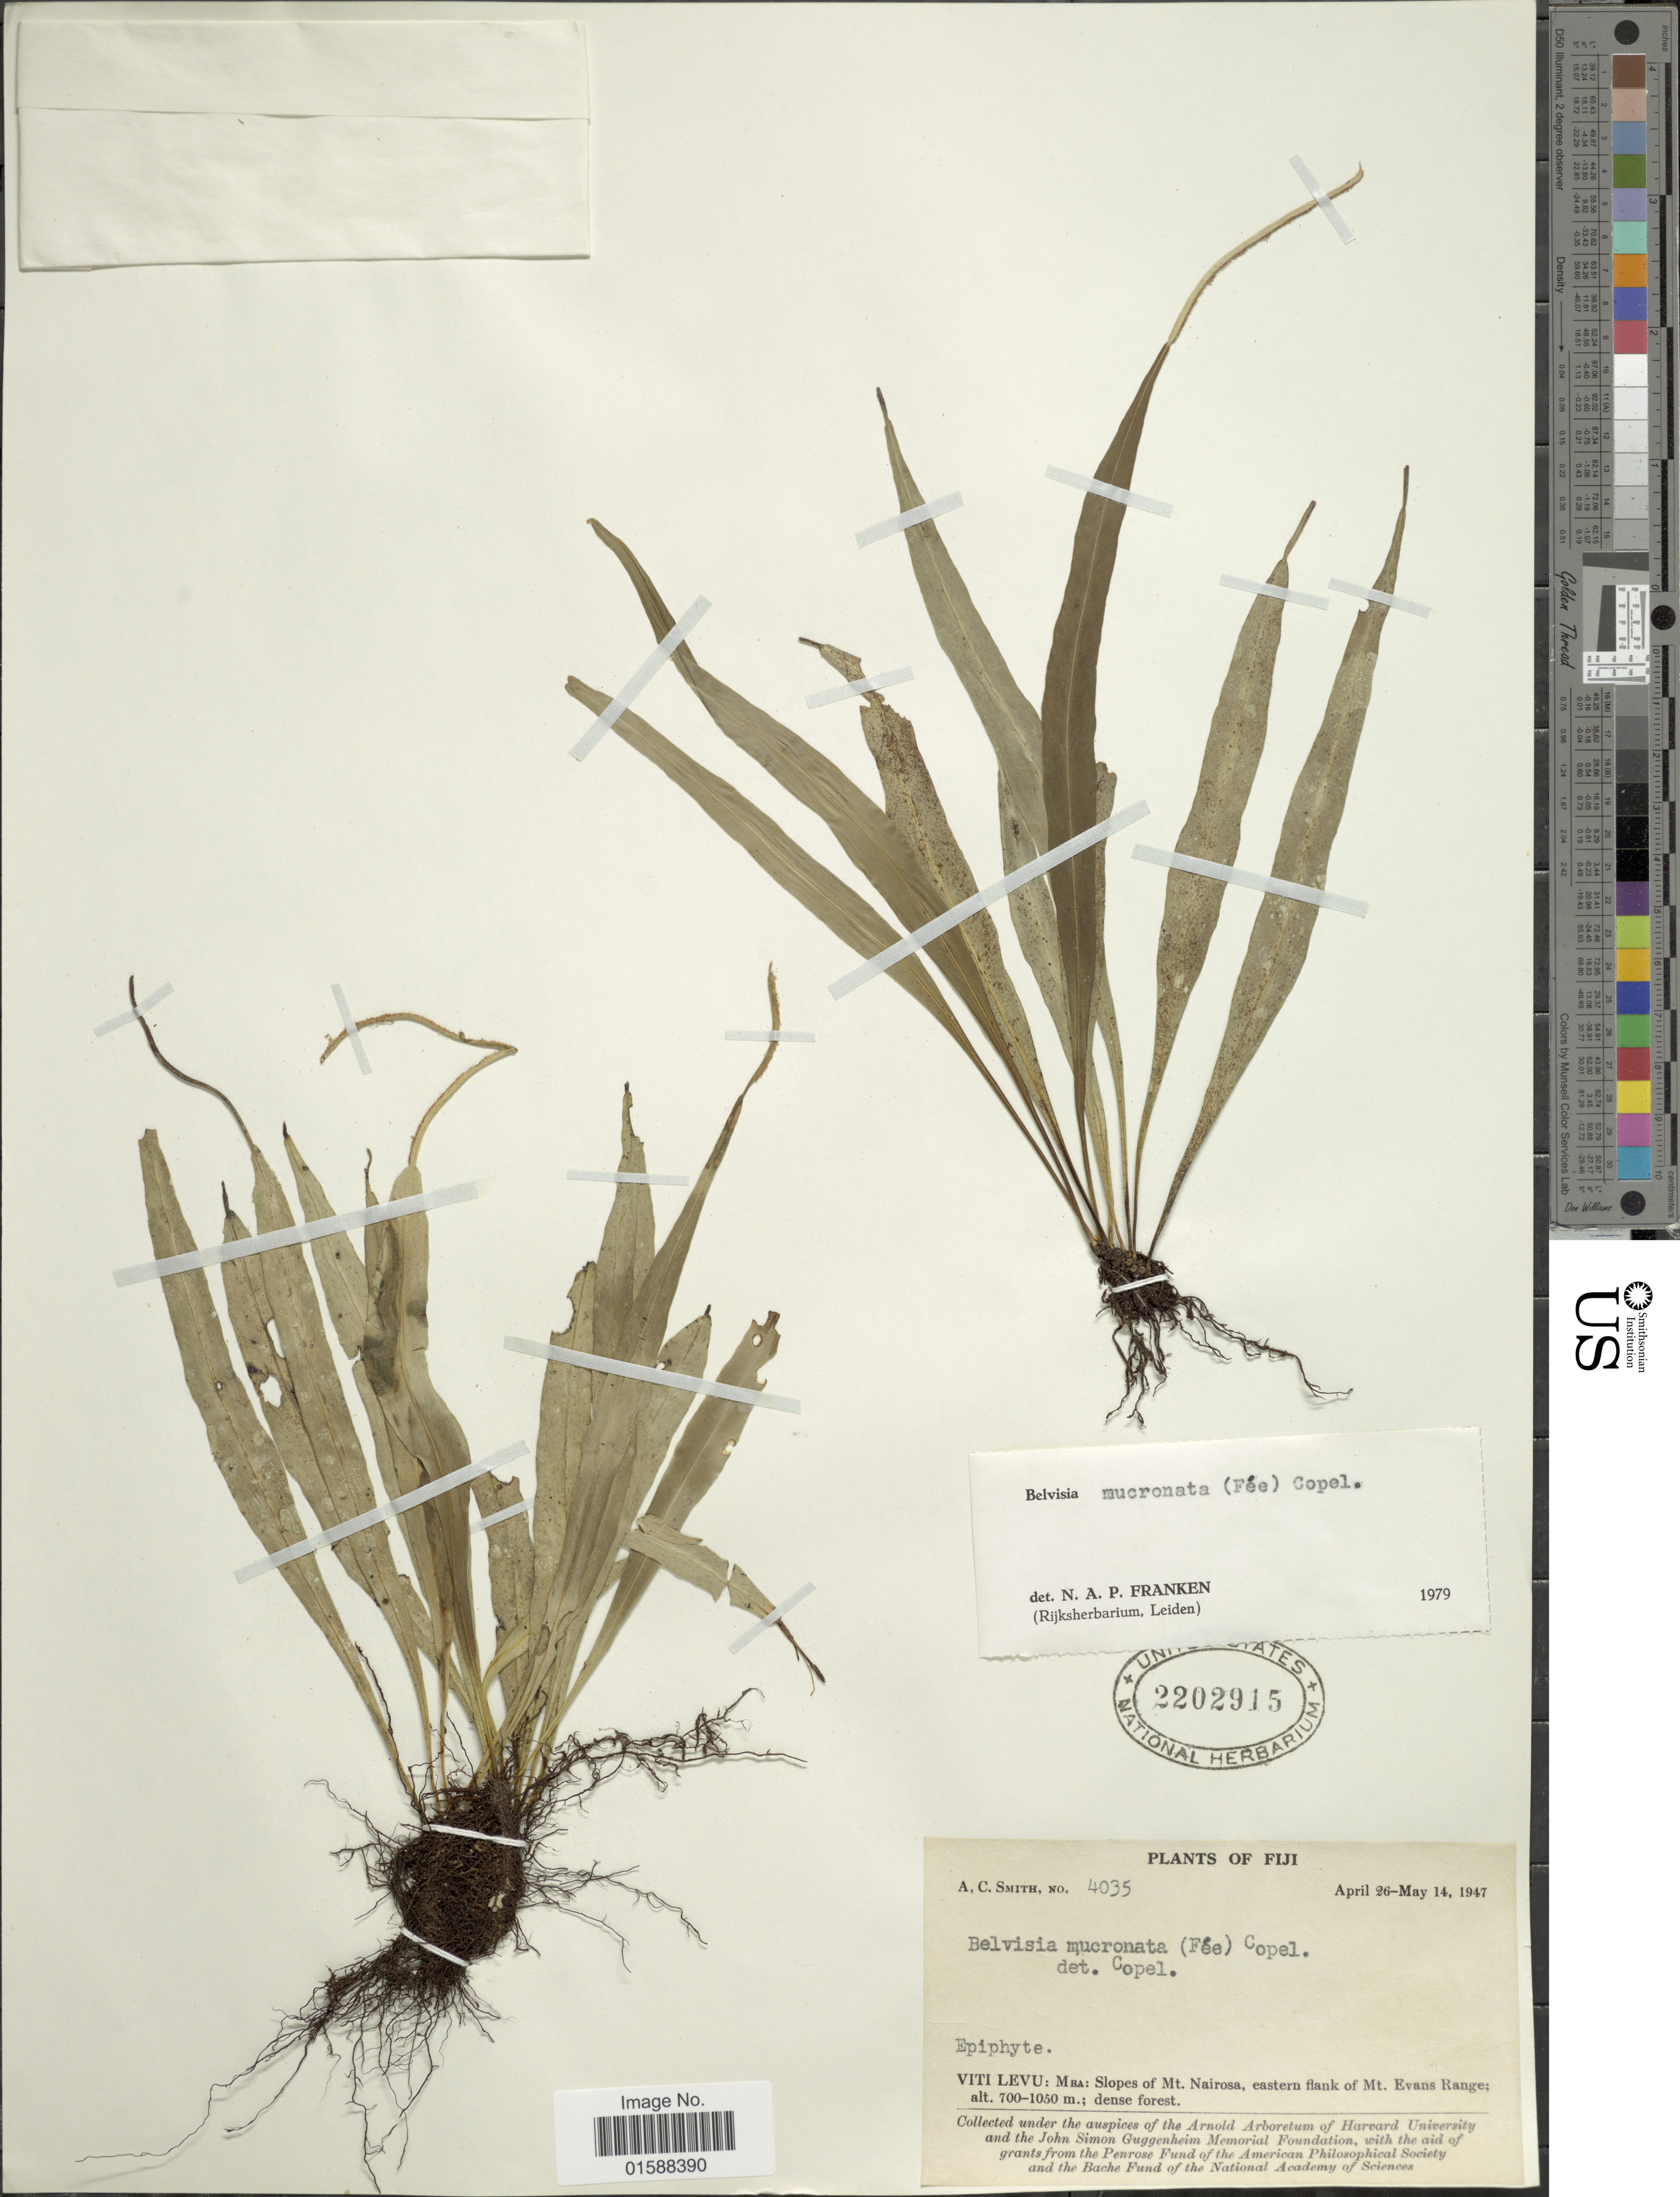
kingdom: Plantae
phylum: Tracheophyta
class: Polypodiopsida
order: Polypodiales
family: Polypodiaceae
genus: Lepisorus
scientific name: Lepisorus mucronatus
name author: (Fée) Li S. Wang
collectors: A. C. Smith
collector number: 4035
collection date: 1947-04-26/1947-05-14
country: Fiji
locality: Viti Levu: Mba: Slopes of Mt. Nairosa, eastern flank of Mt. Evans Range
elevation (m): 700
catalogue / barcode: US 2202915